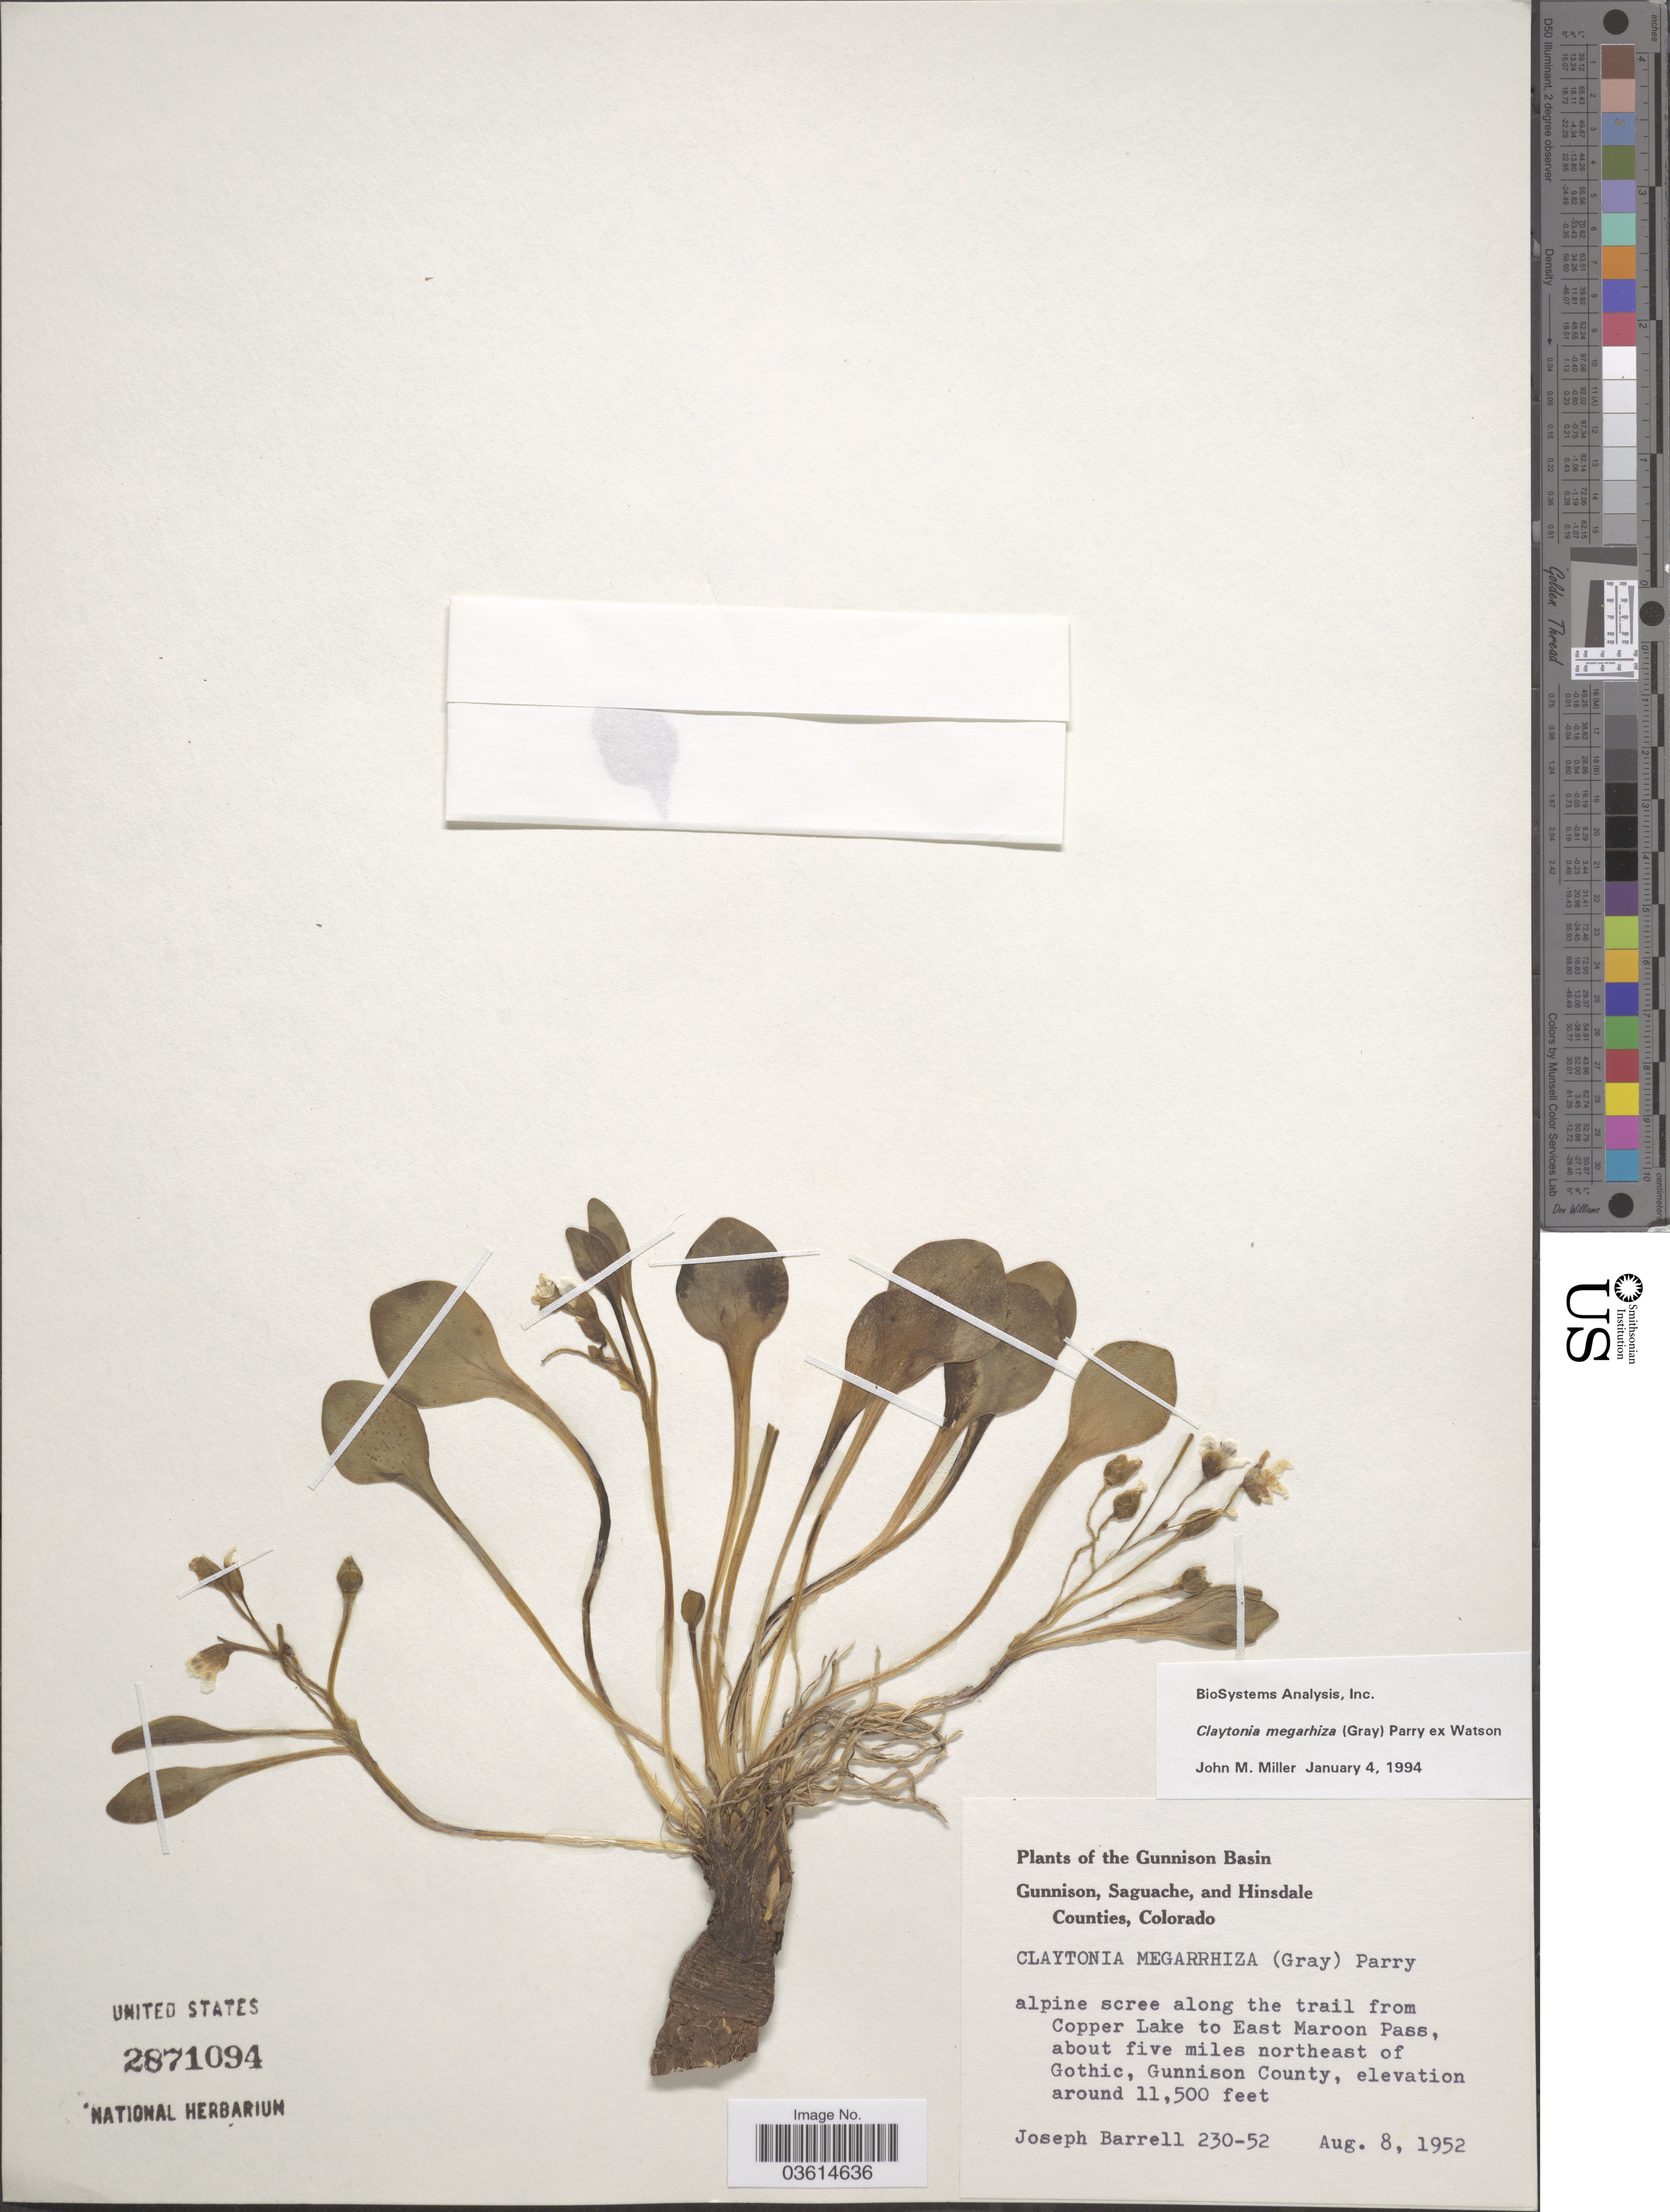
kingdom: Plantae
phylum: Tracheophyta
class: Magnoliopsida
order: Caryophyllales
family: Montiaceae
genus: Claytonia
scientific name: Claytonia megarhiza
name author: (A. Gray) Parry ex S. Watson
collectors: J. Barrell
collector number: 230-52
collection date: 1952-08-08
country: United States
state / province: Colorado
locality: The Gunnison Basin. Along the trail from Copper Lake to East Maroon Pass, about five miles northeast of Gothic, Gunnison County.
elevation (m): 3505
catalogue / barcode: US 2871094